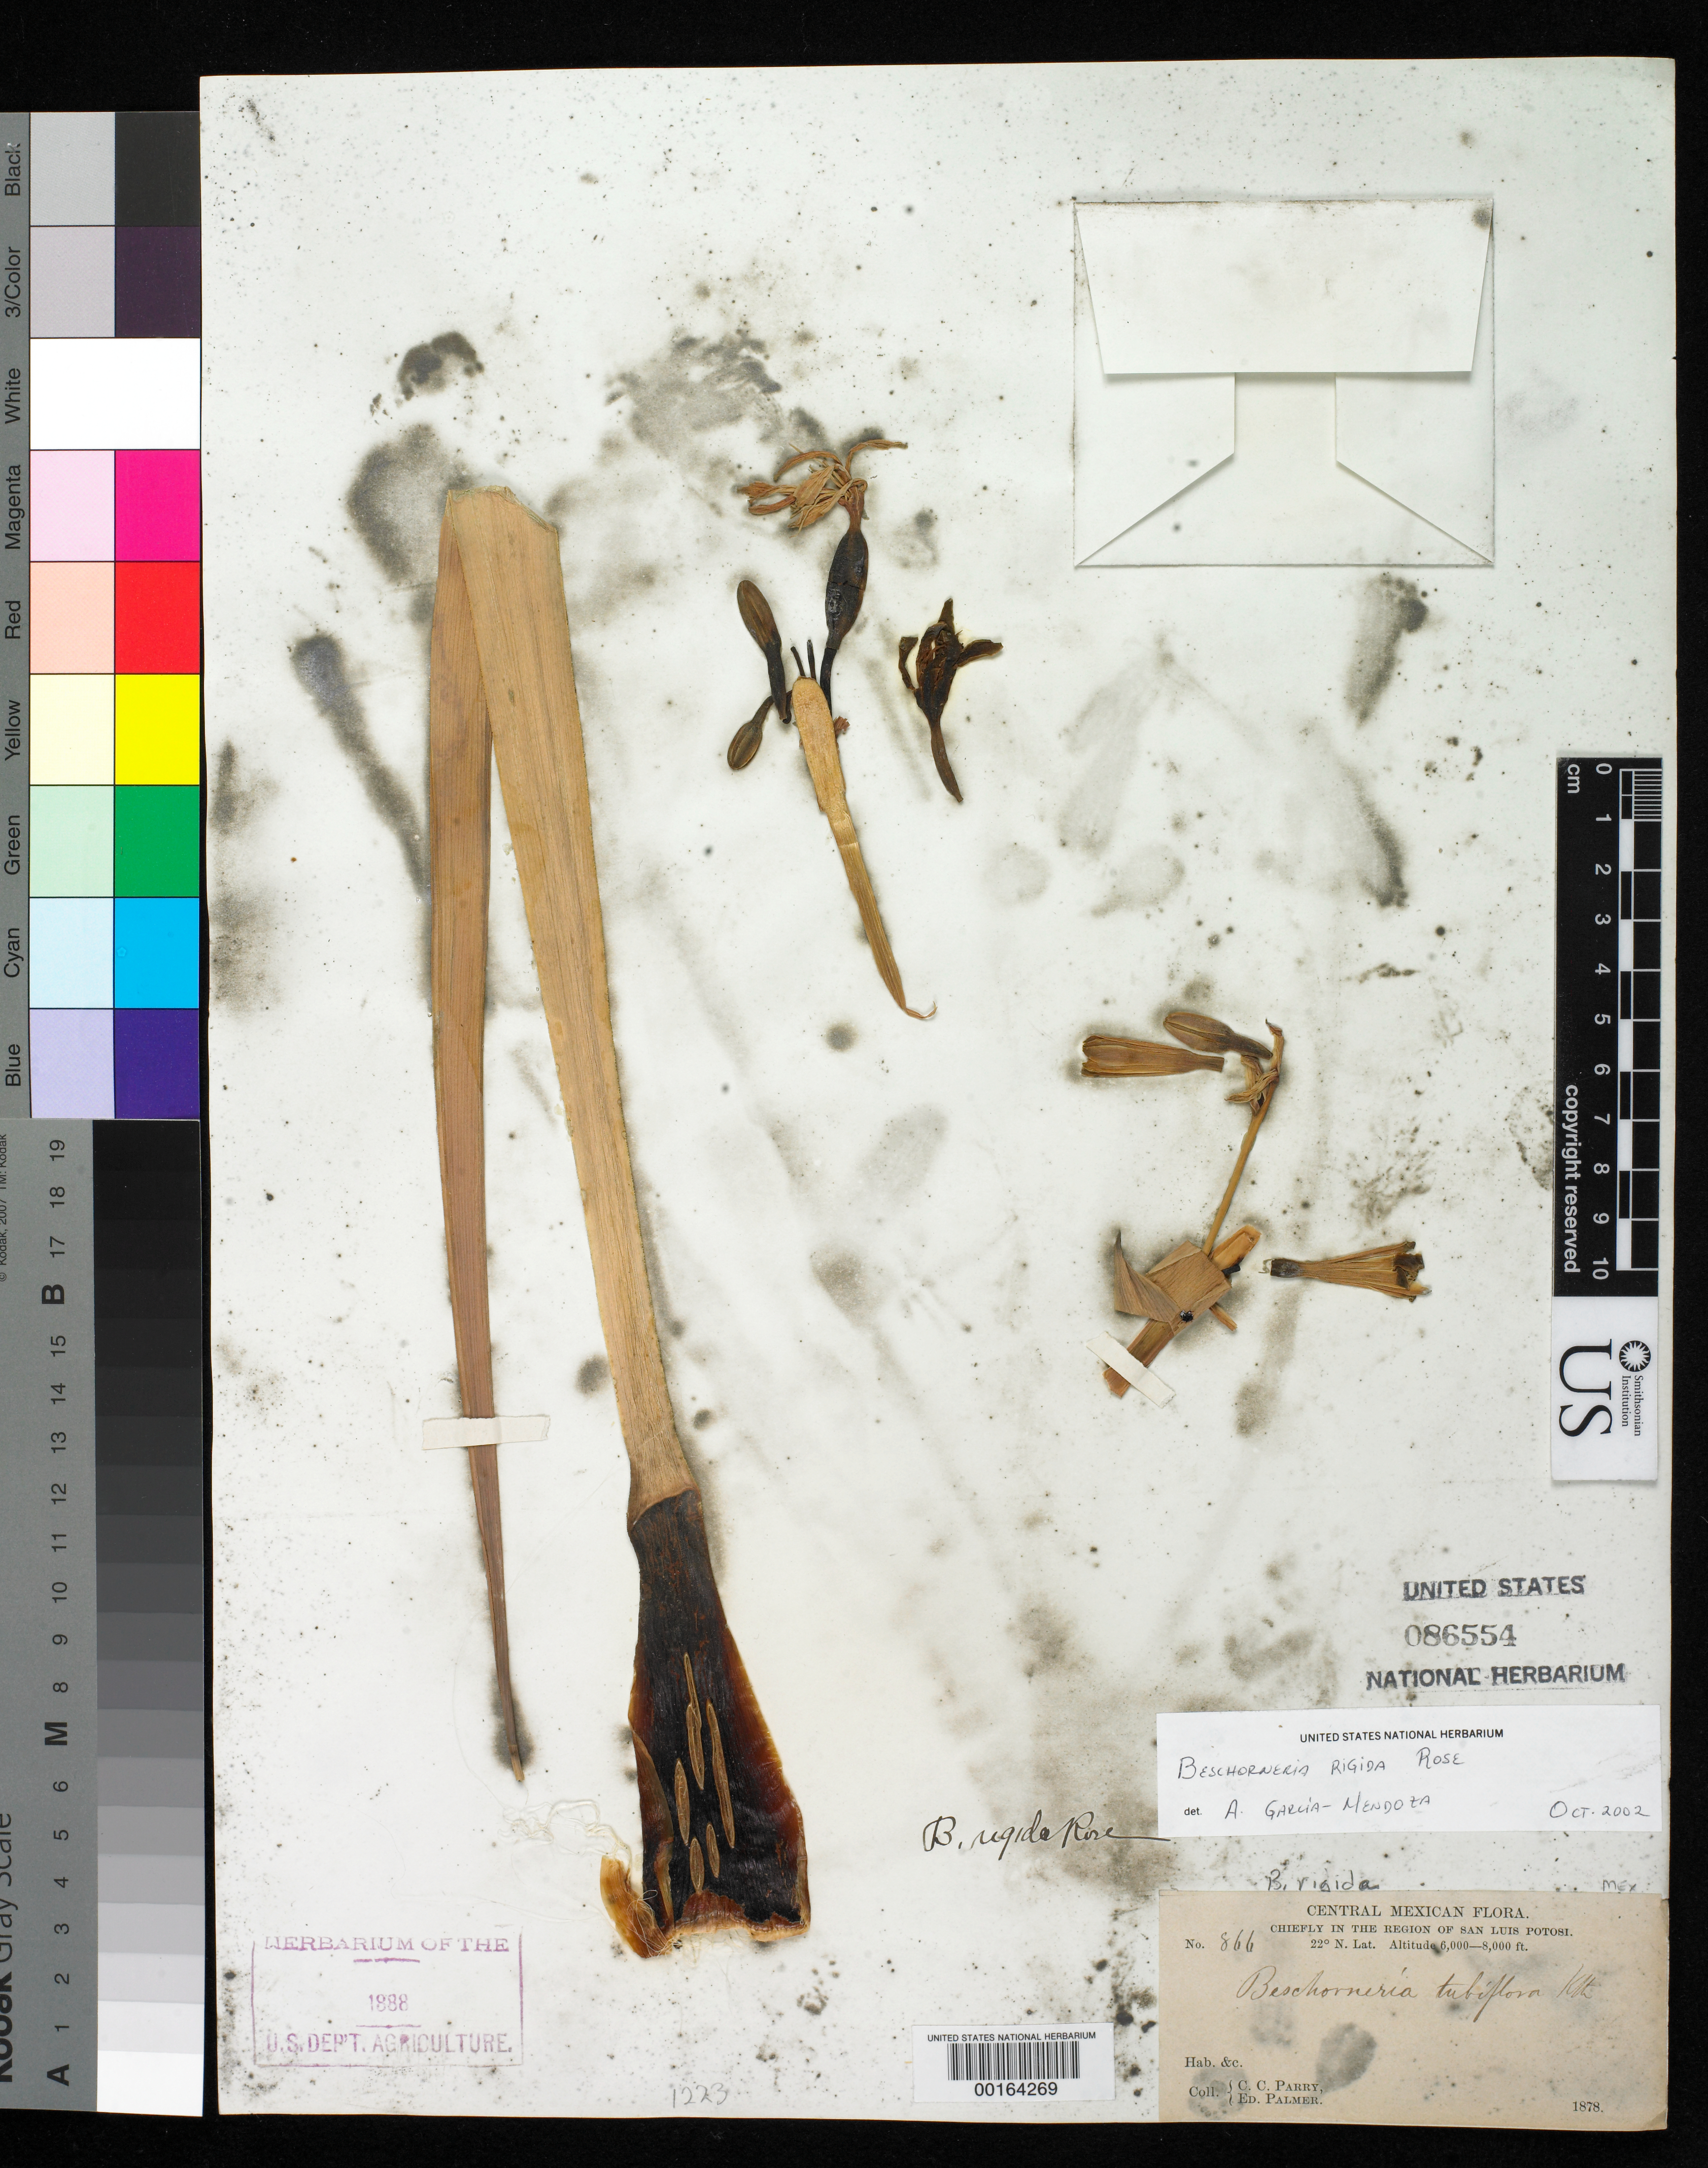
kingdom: Plantae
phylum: Tracheophyta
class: Liliopsida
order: Asparagales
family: Asparagaceae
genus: Beschorneria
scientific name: Beschorneria rigida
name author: Rose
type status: Paratype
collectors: C. C. Parry & E. Palmer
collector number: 866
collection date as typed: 1878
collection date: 1878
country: Mexico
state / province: San Luis Potosí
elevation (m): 1829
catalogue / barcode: US 86554